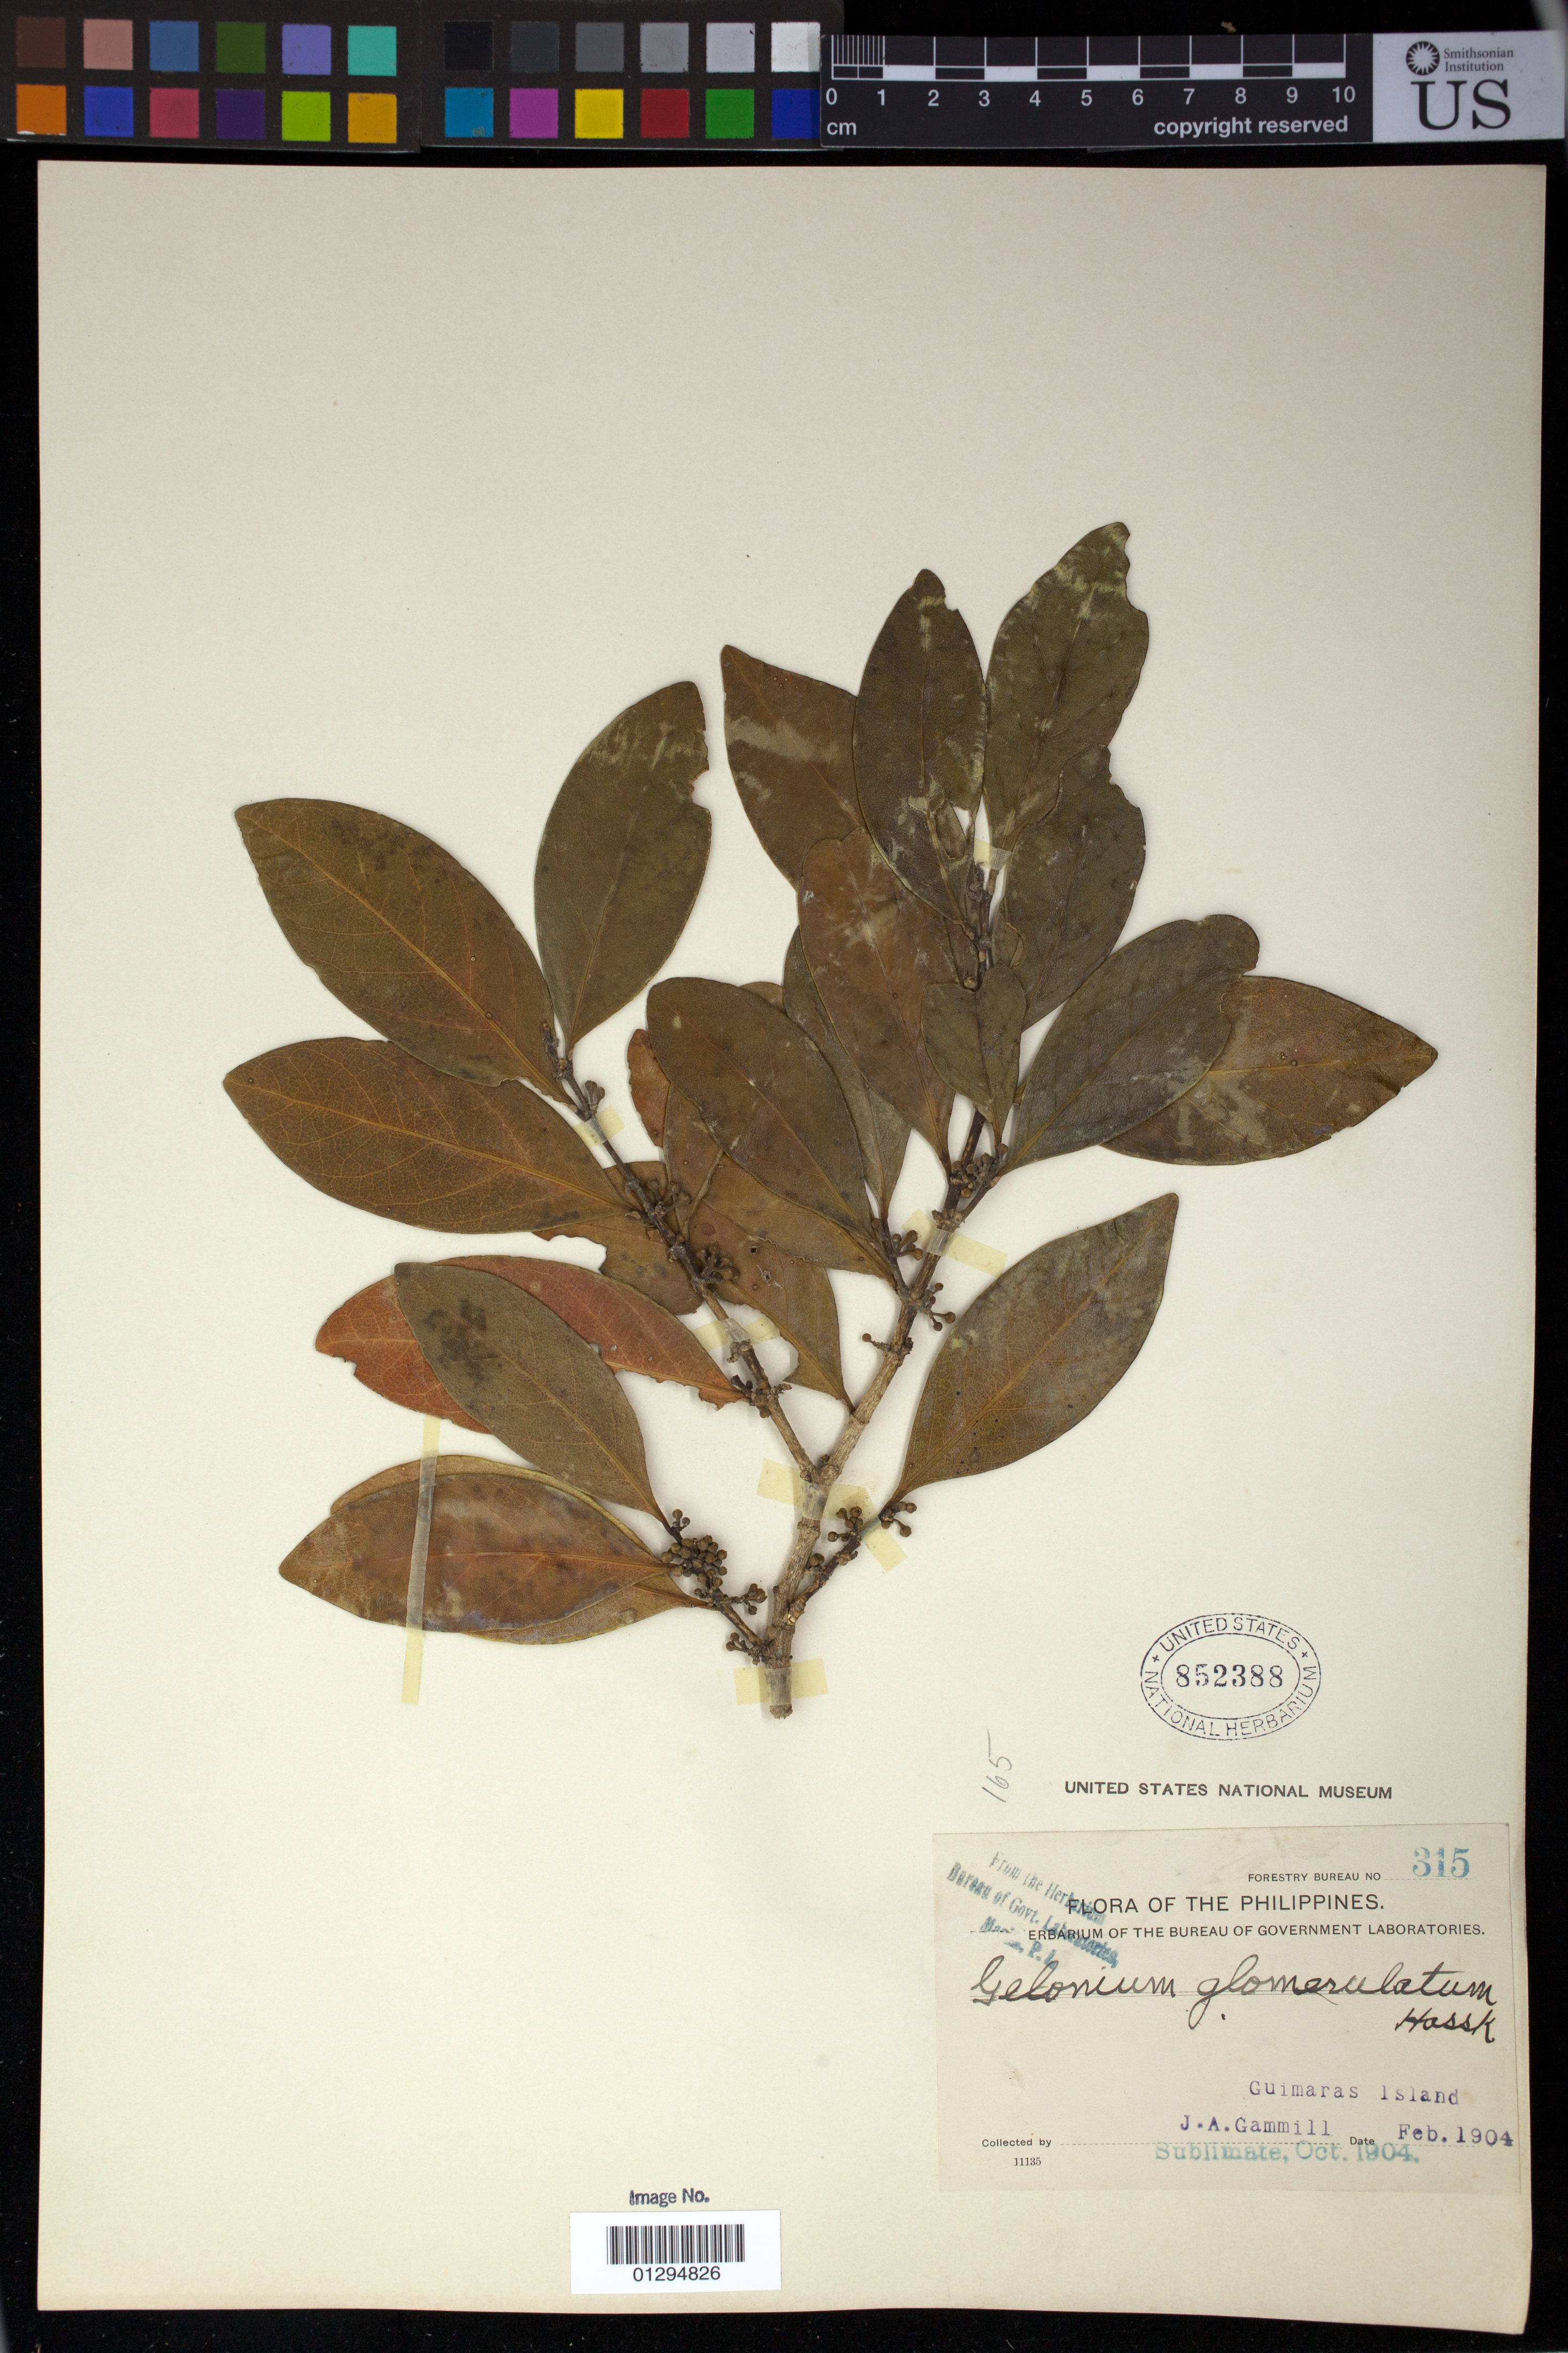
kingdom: Plantae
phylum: Tracheophyta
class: Magnoliopsida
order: Malpighiales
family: Euphorbiaceae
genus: Suregada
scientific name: Suregada glomerulata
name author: (Blume) Baill.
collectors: J. Gammill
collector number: For. Bur. 315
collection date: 1904-02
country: Philippines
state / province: Western Visayas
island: Guimaras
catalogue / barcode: US 852388